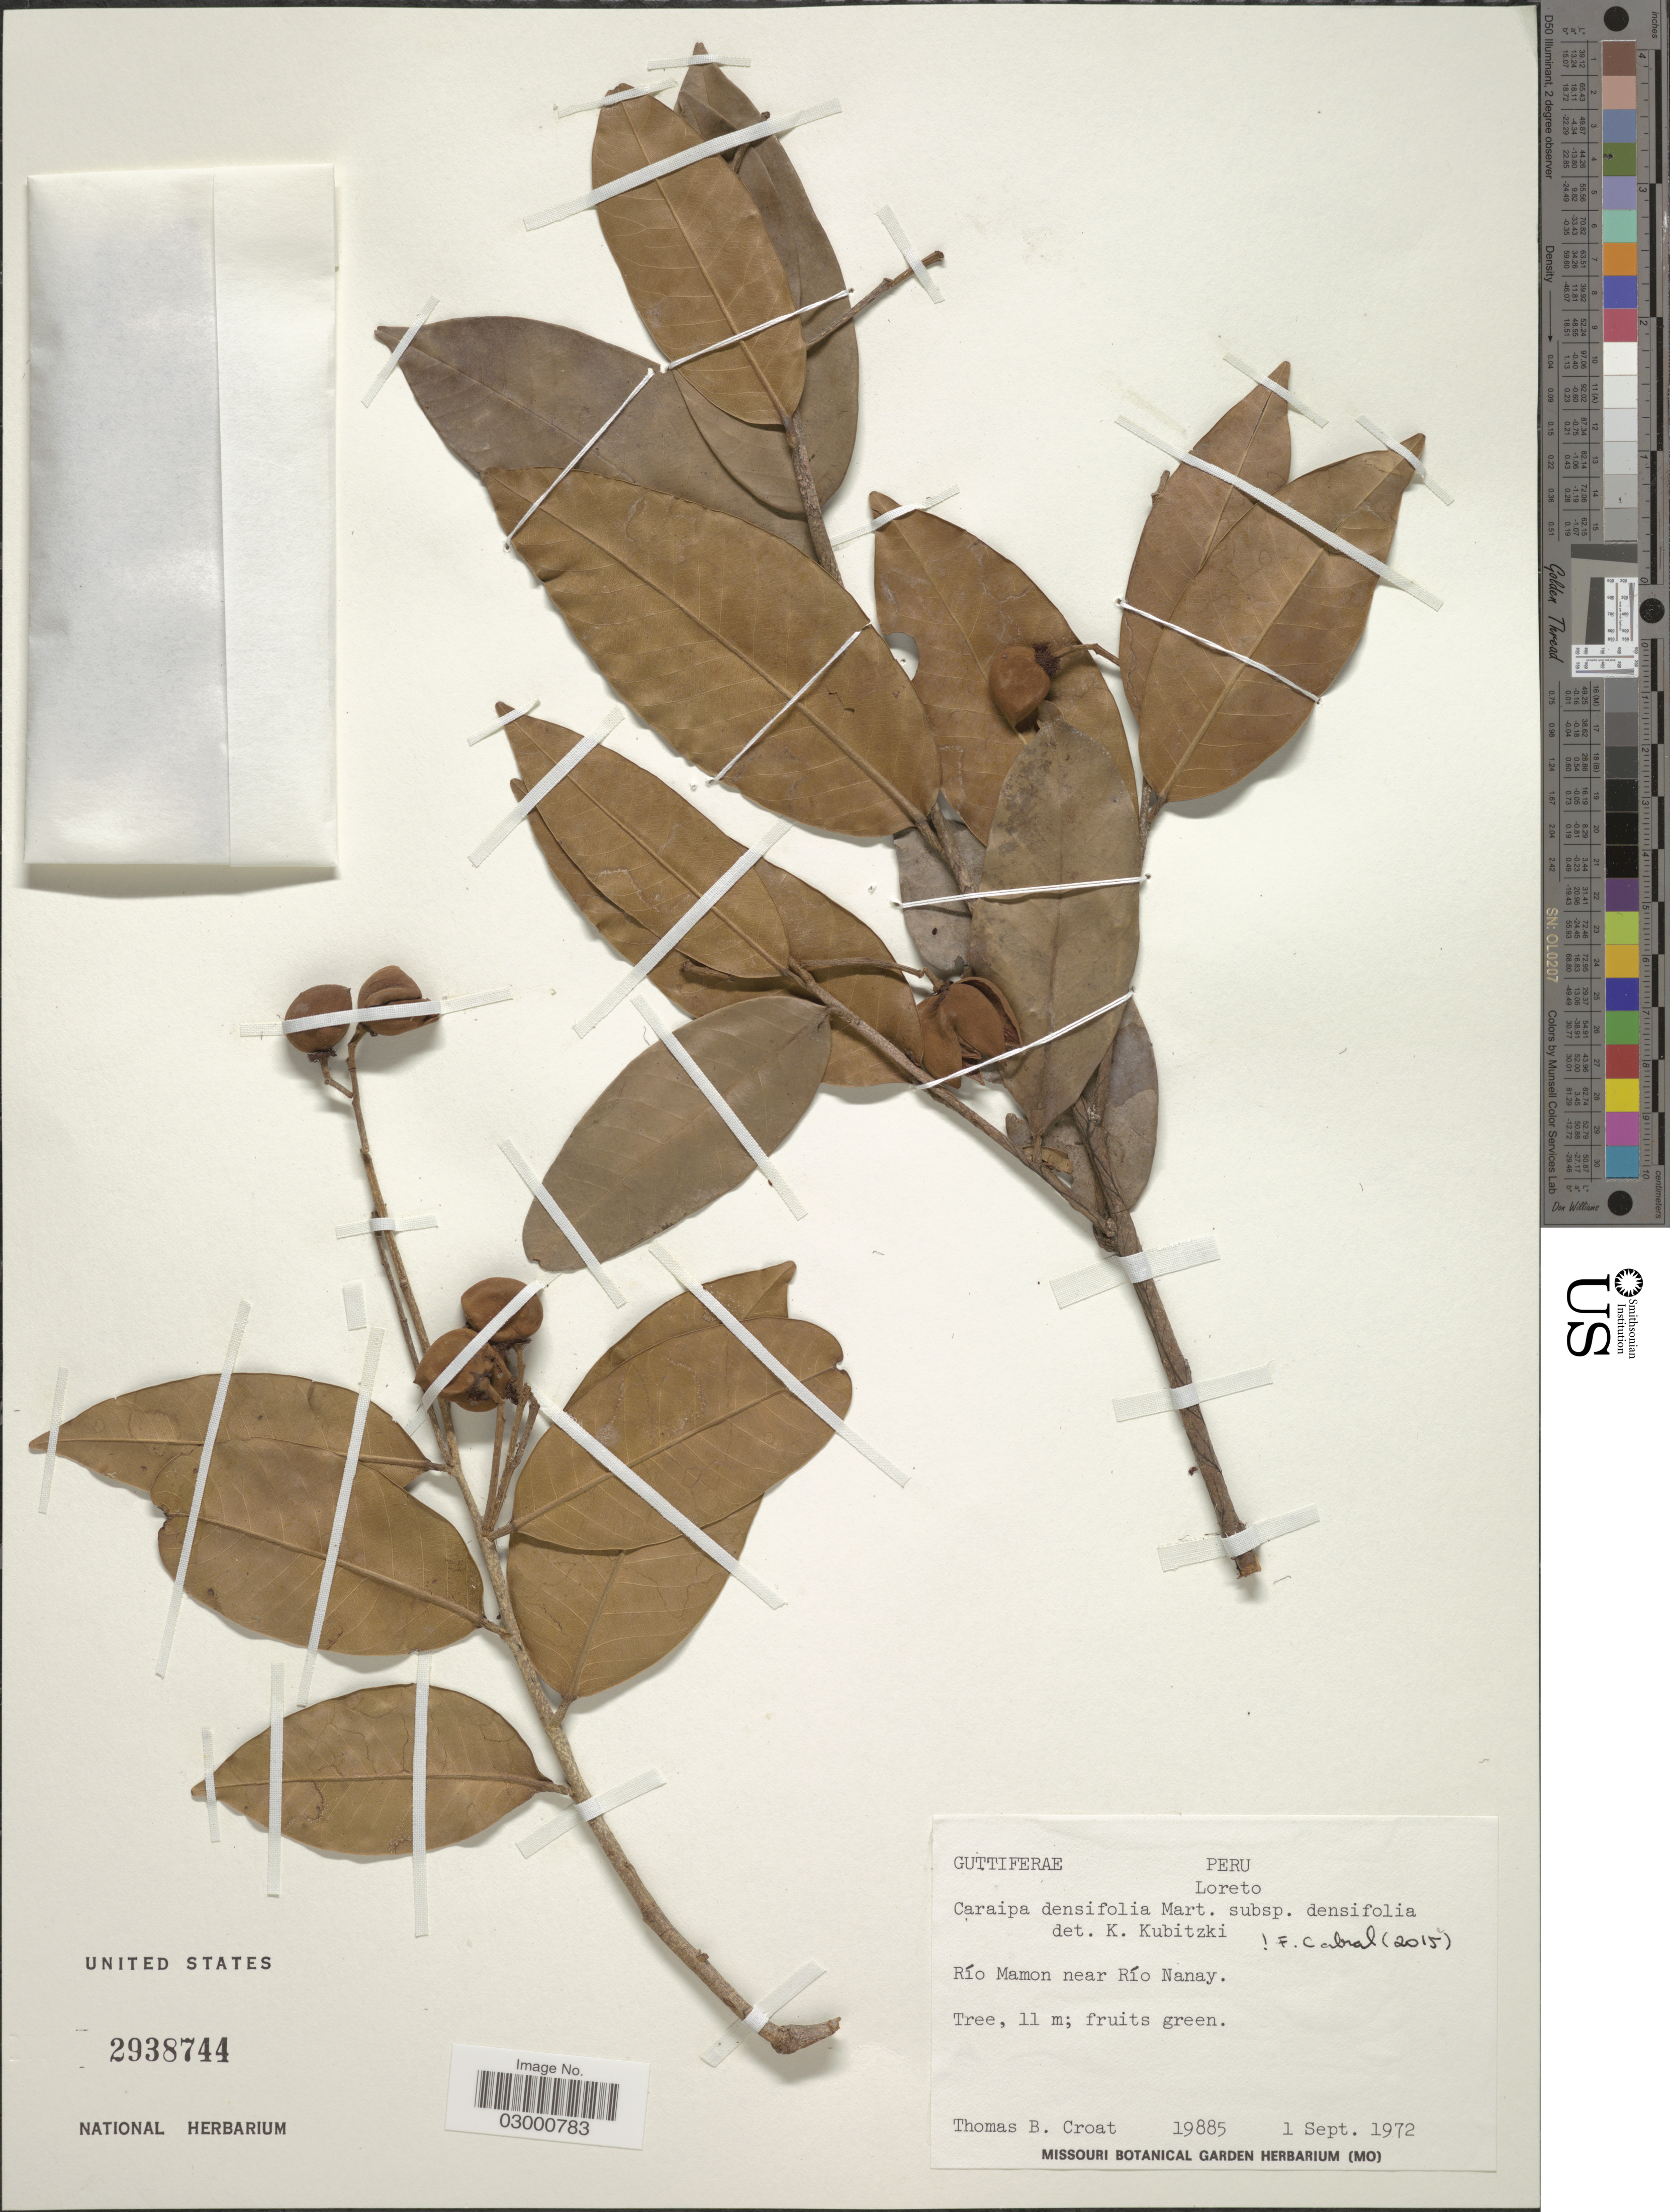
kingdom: Plantae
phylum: Tracheophyta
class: Magnoliopsida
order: Malpighiales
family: Calophyllaceae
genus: Caraipa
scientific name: Caraipa densifolia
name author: Mart.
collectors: T. B. Croat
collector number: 1985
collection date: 1972-09-01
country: Peru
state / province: Loreto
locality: Río Mamon near Río Nanay.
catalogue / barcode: US 2938744